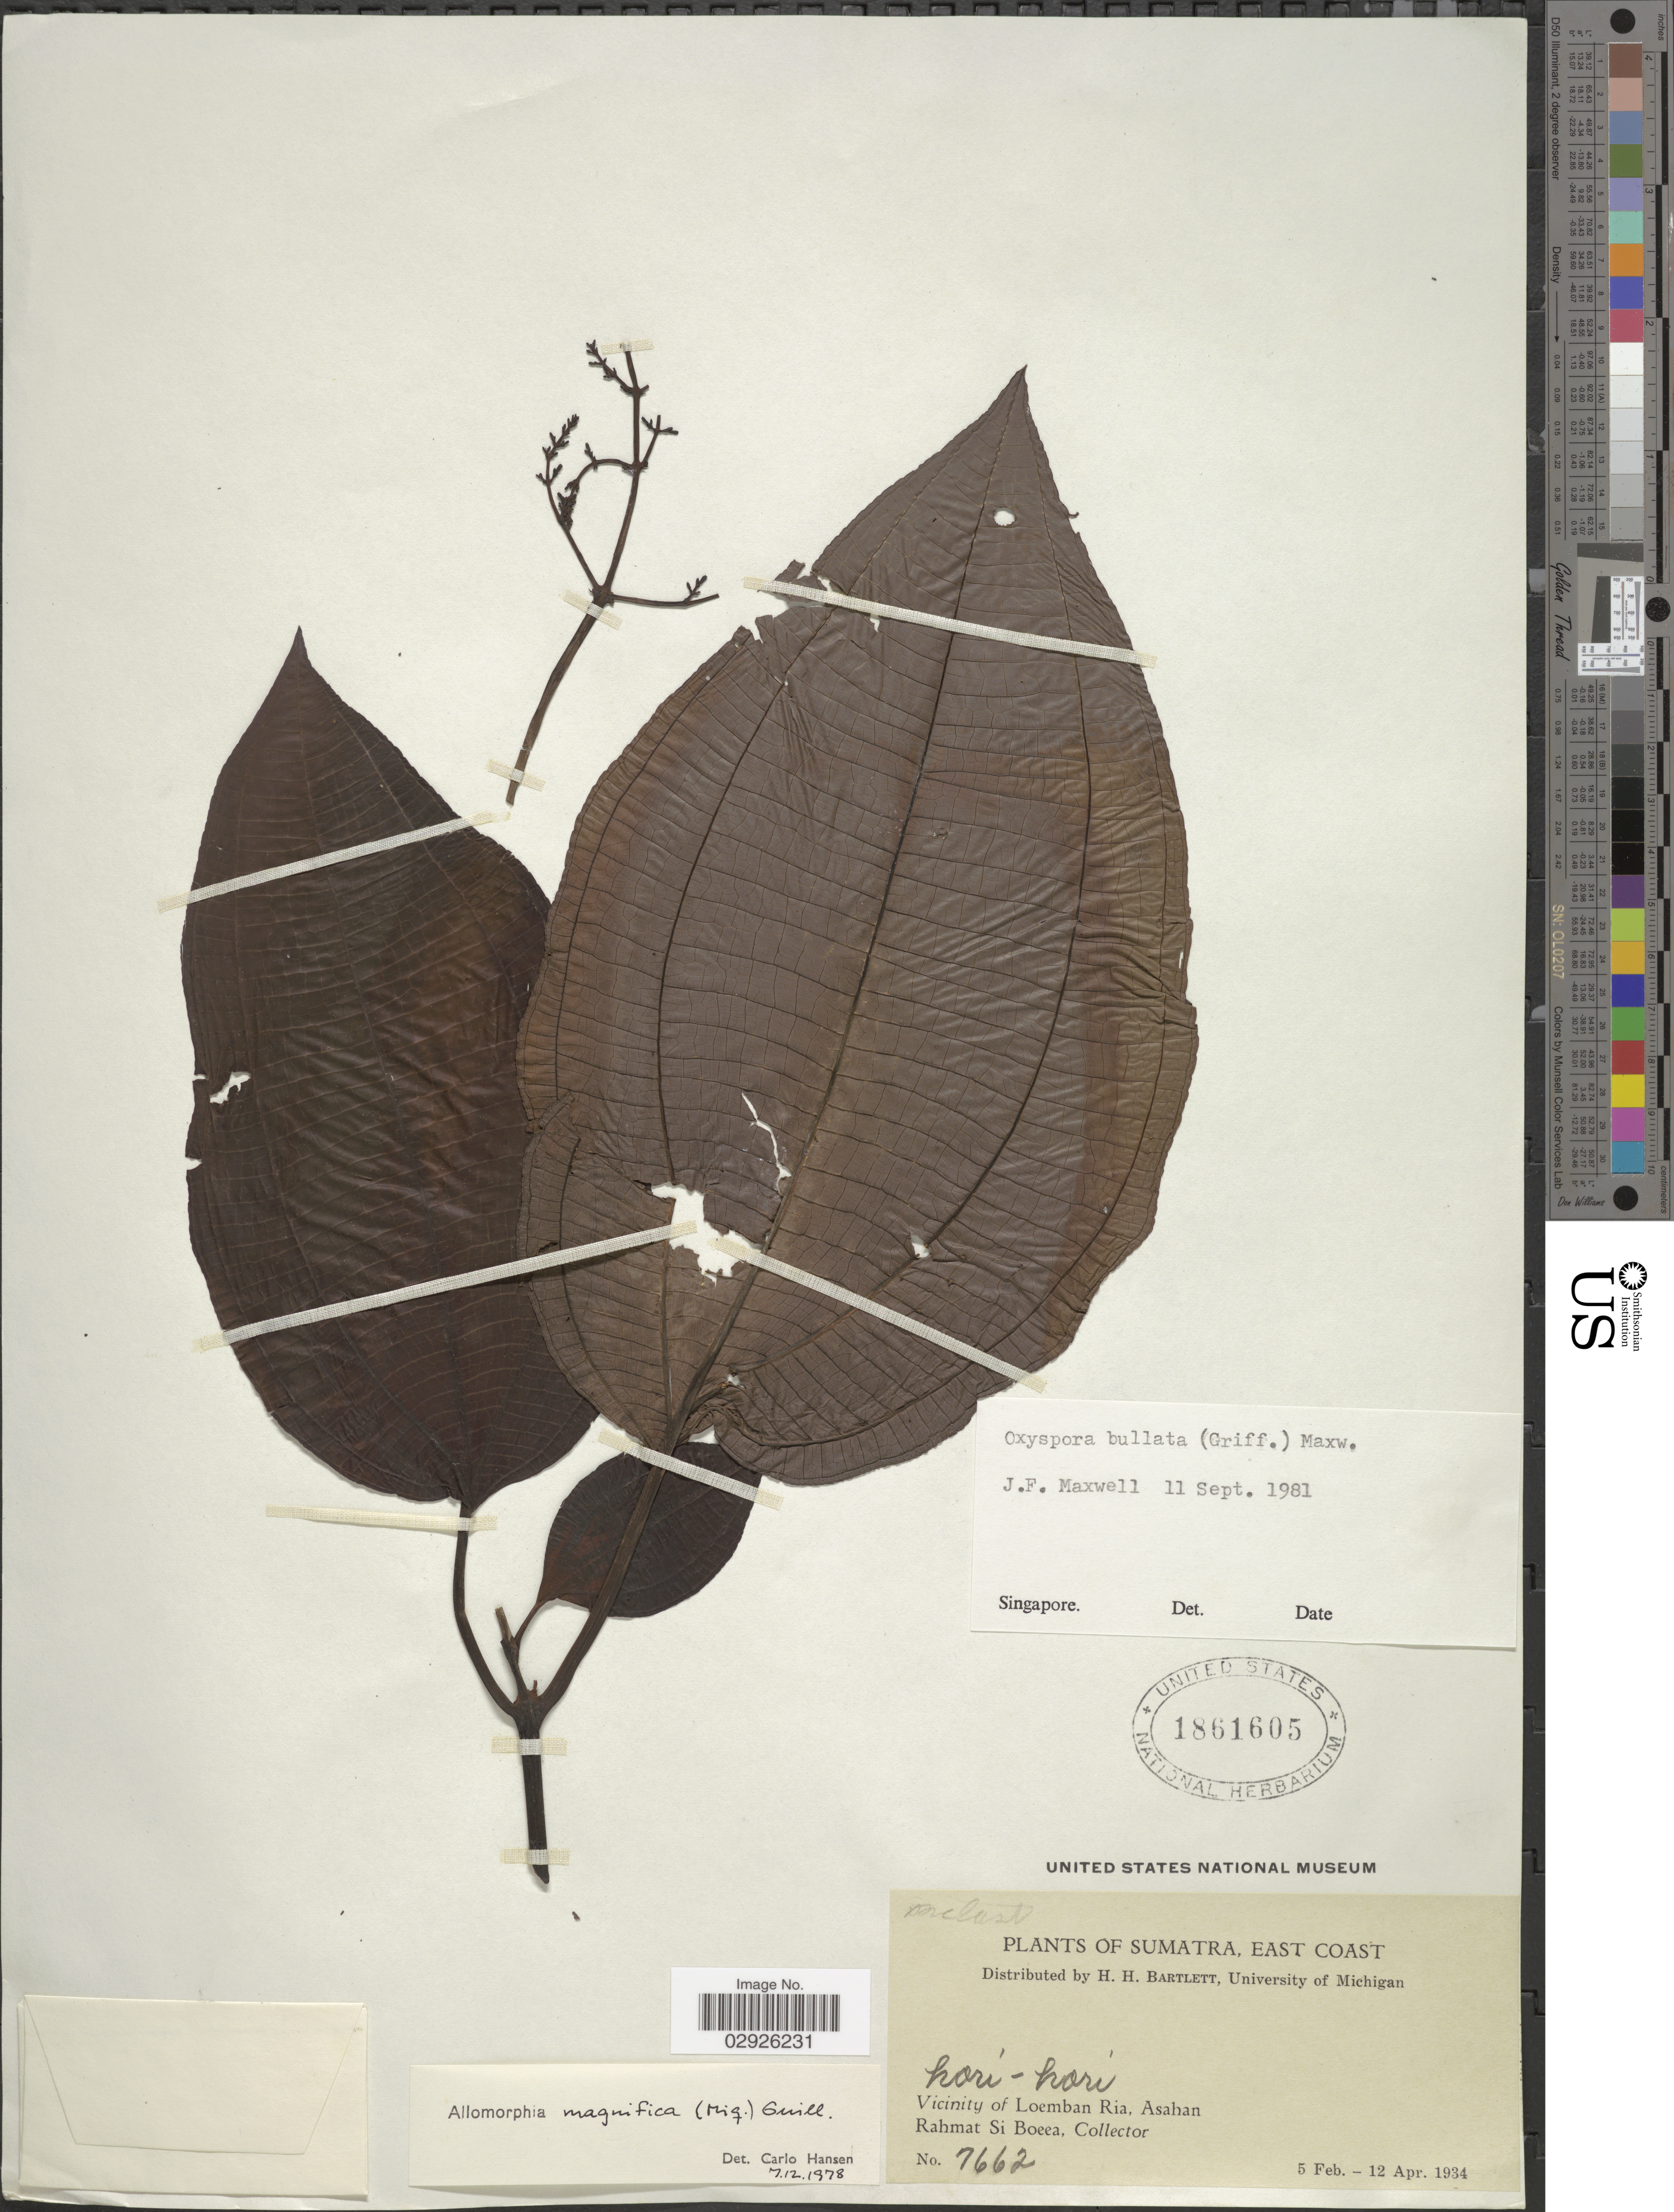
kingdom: Plantae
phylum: Tracheophyta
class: Magnoliopsida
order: Myrtales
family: Melastomataceae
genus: Oxyspora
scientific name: Oxyspora bullata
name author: J.F. Maxwell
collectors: Rahmat Si Boeea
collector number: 7662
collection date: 1934-02-05/1934-04-12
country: Indonesia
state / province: Sumatra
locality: East Coast. Vicinity of Loemban Ria, Asahan.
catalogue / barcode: US 1861605